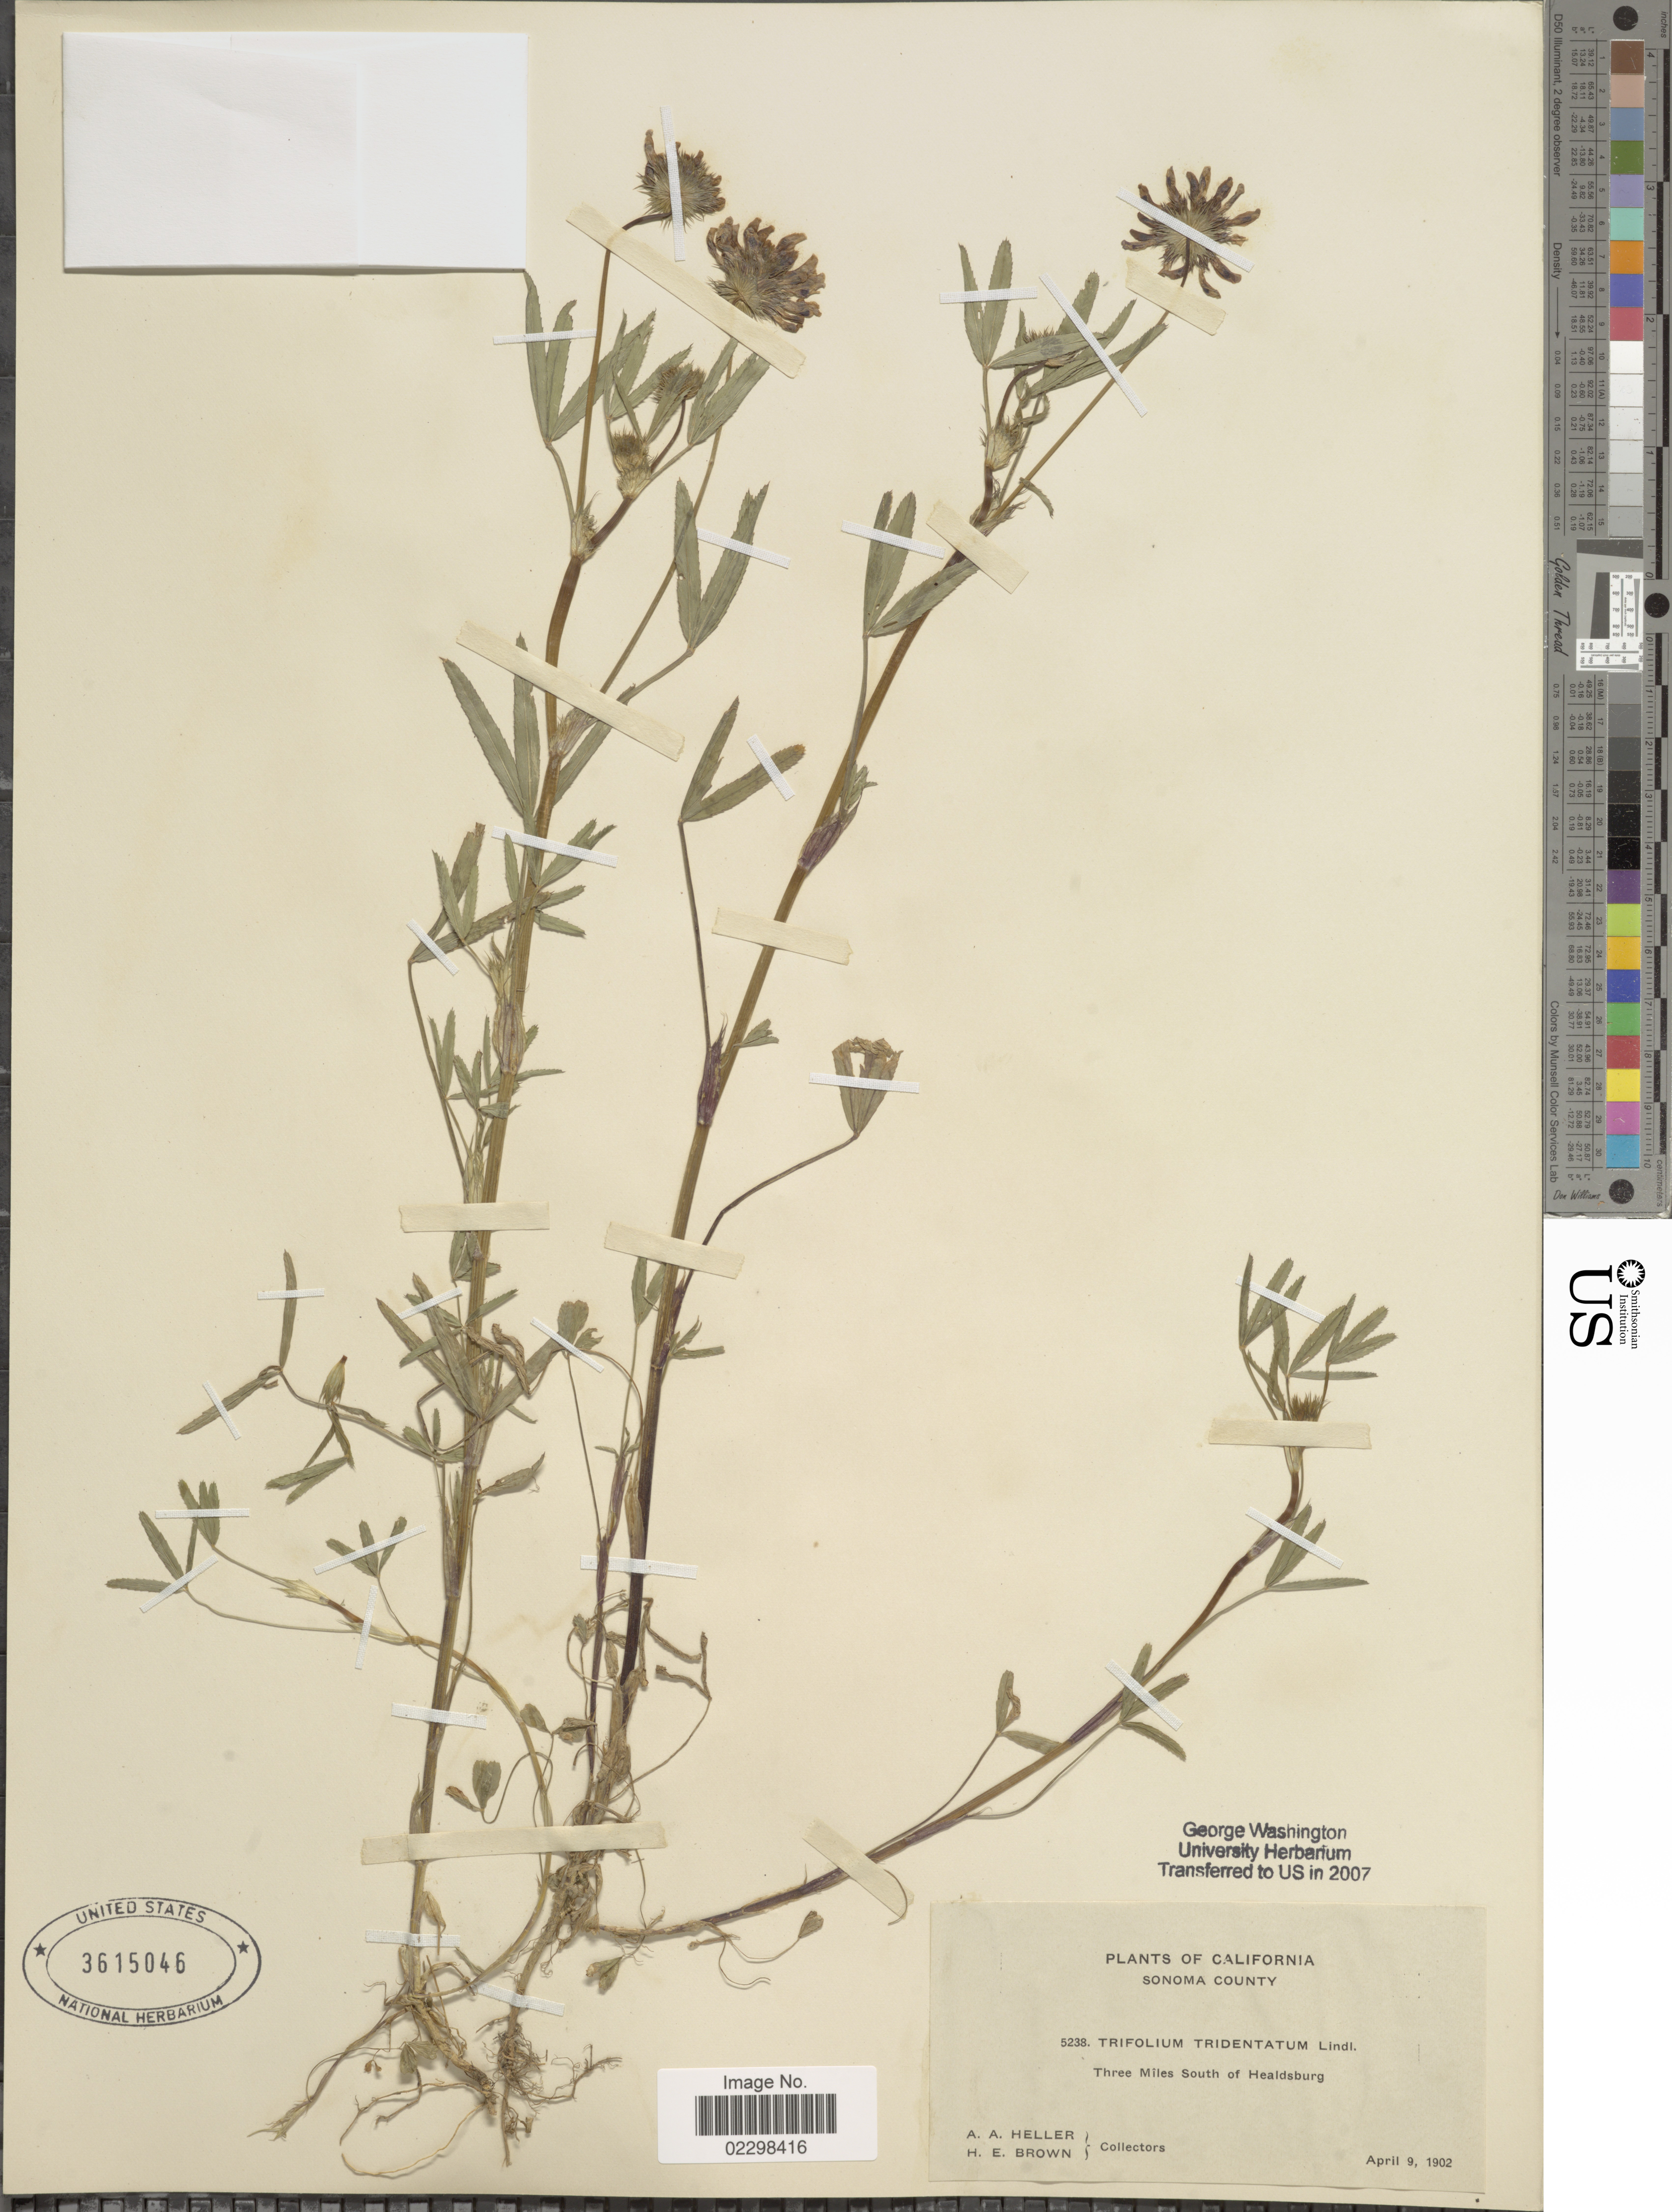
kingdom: Plantae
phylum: Tracheophyta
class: Magnoliopsida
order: Fabales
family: Fabaceae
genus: Trifolium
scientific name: Trifolium tridentatum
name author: Lindl.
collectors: A. A. Heller & H. E. Brown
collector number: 5238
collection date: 1902-04-09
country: United States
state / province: California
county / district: Sonoma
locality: Sonoma County, Three Miles South of Healdsburg.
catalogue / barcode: US 3615046